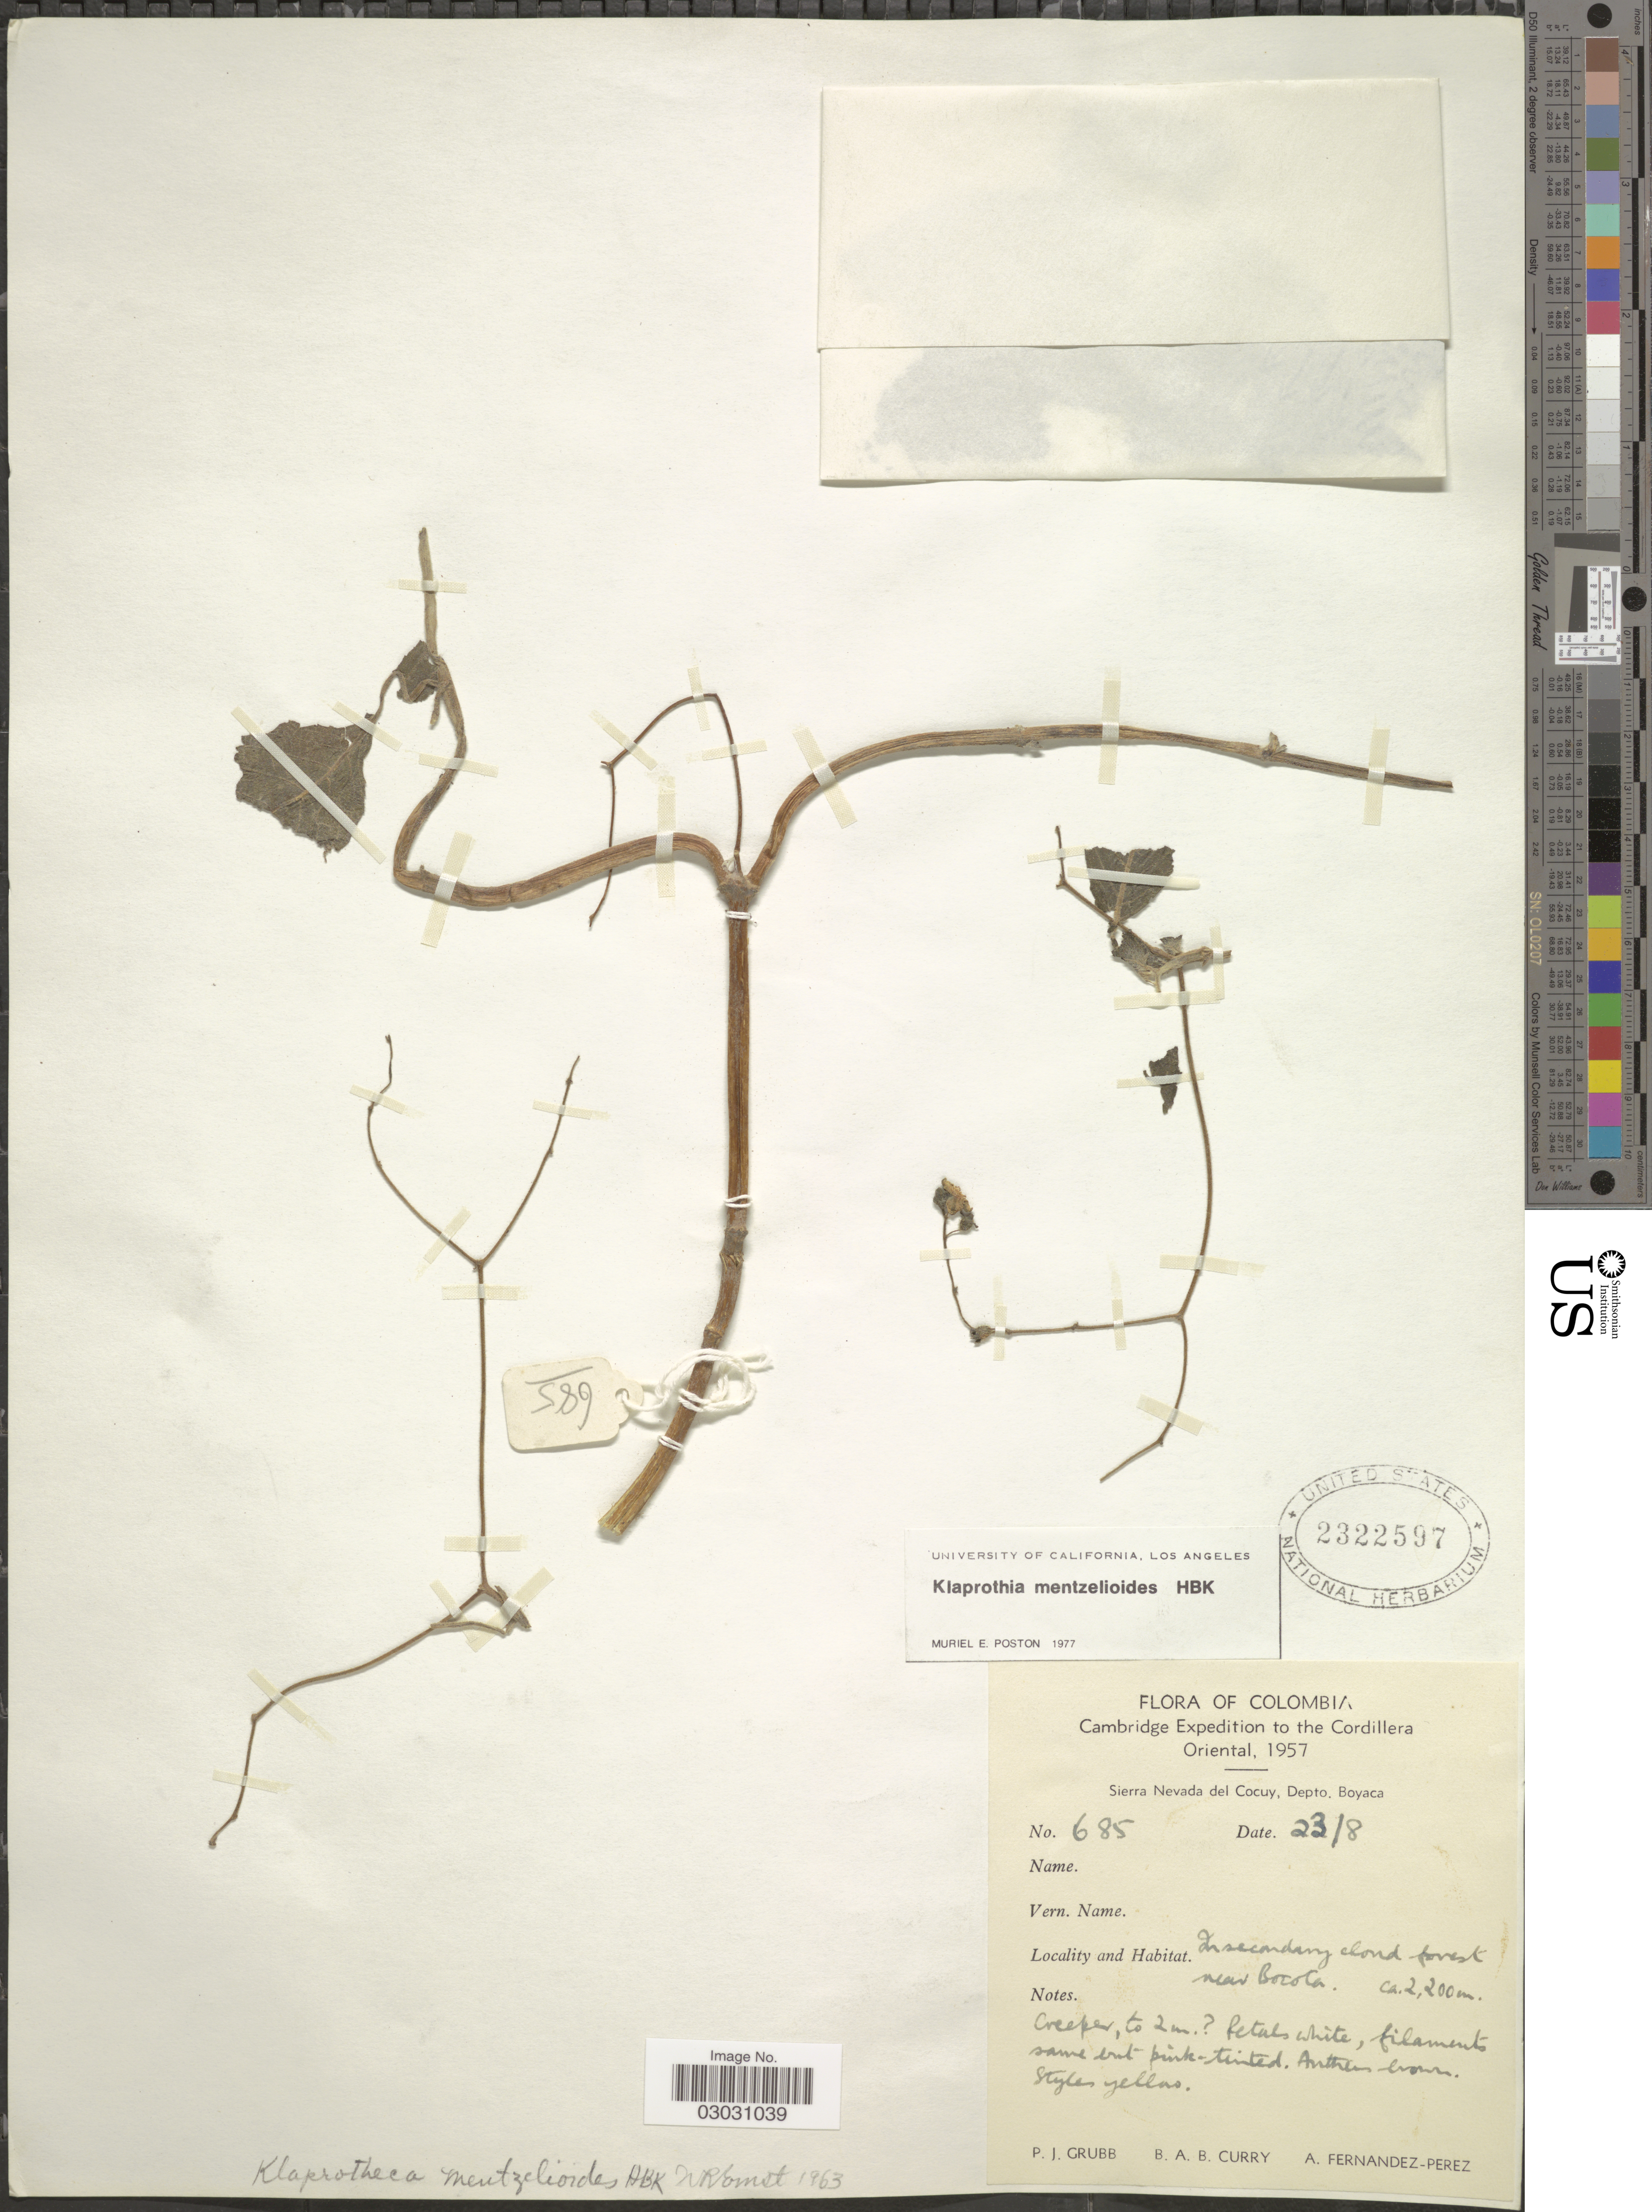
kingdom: Plantae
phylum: Tracheophyta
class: Magnoliopsida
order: Cornales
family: Loasaceae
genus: Klaprothia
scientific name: Klaprothia mentzelioides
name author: Kunth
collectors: P. J. Grubb, B. A. B. Curry & A. Fernández-Pérez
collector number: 685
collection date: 1957-08-23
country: Colombia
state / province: Boyacá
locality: to the Cordillera, Sierra Nevada del Cocuy, In secondary cloud forest near Bogota.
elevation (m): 2200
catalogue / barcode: US 2322597